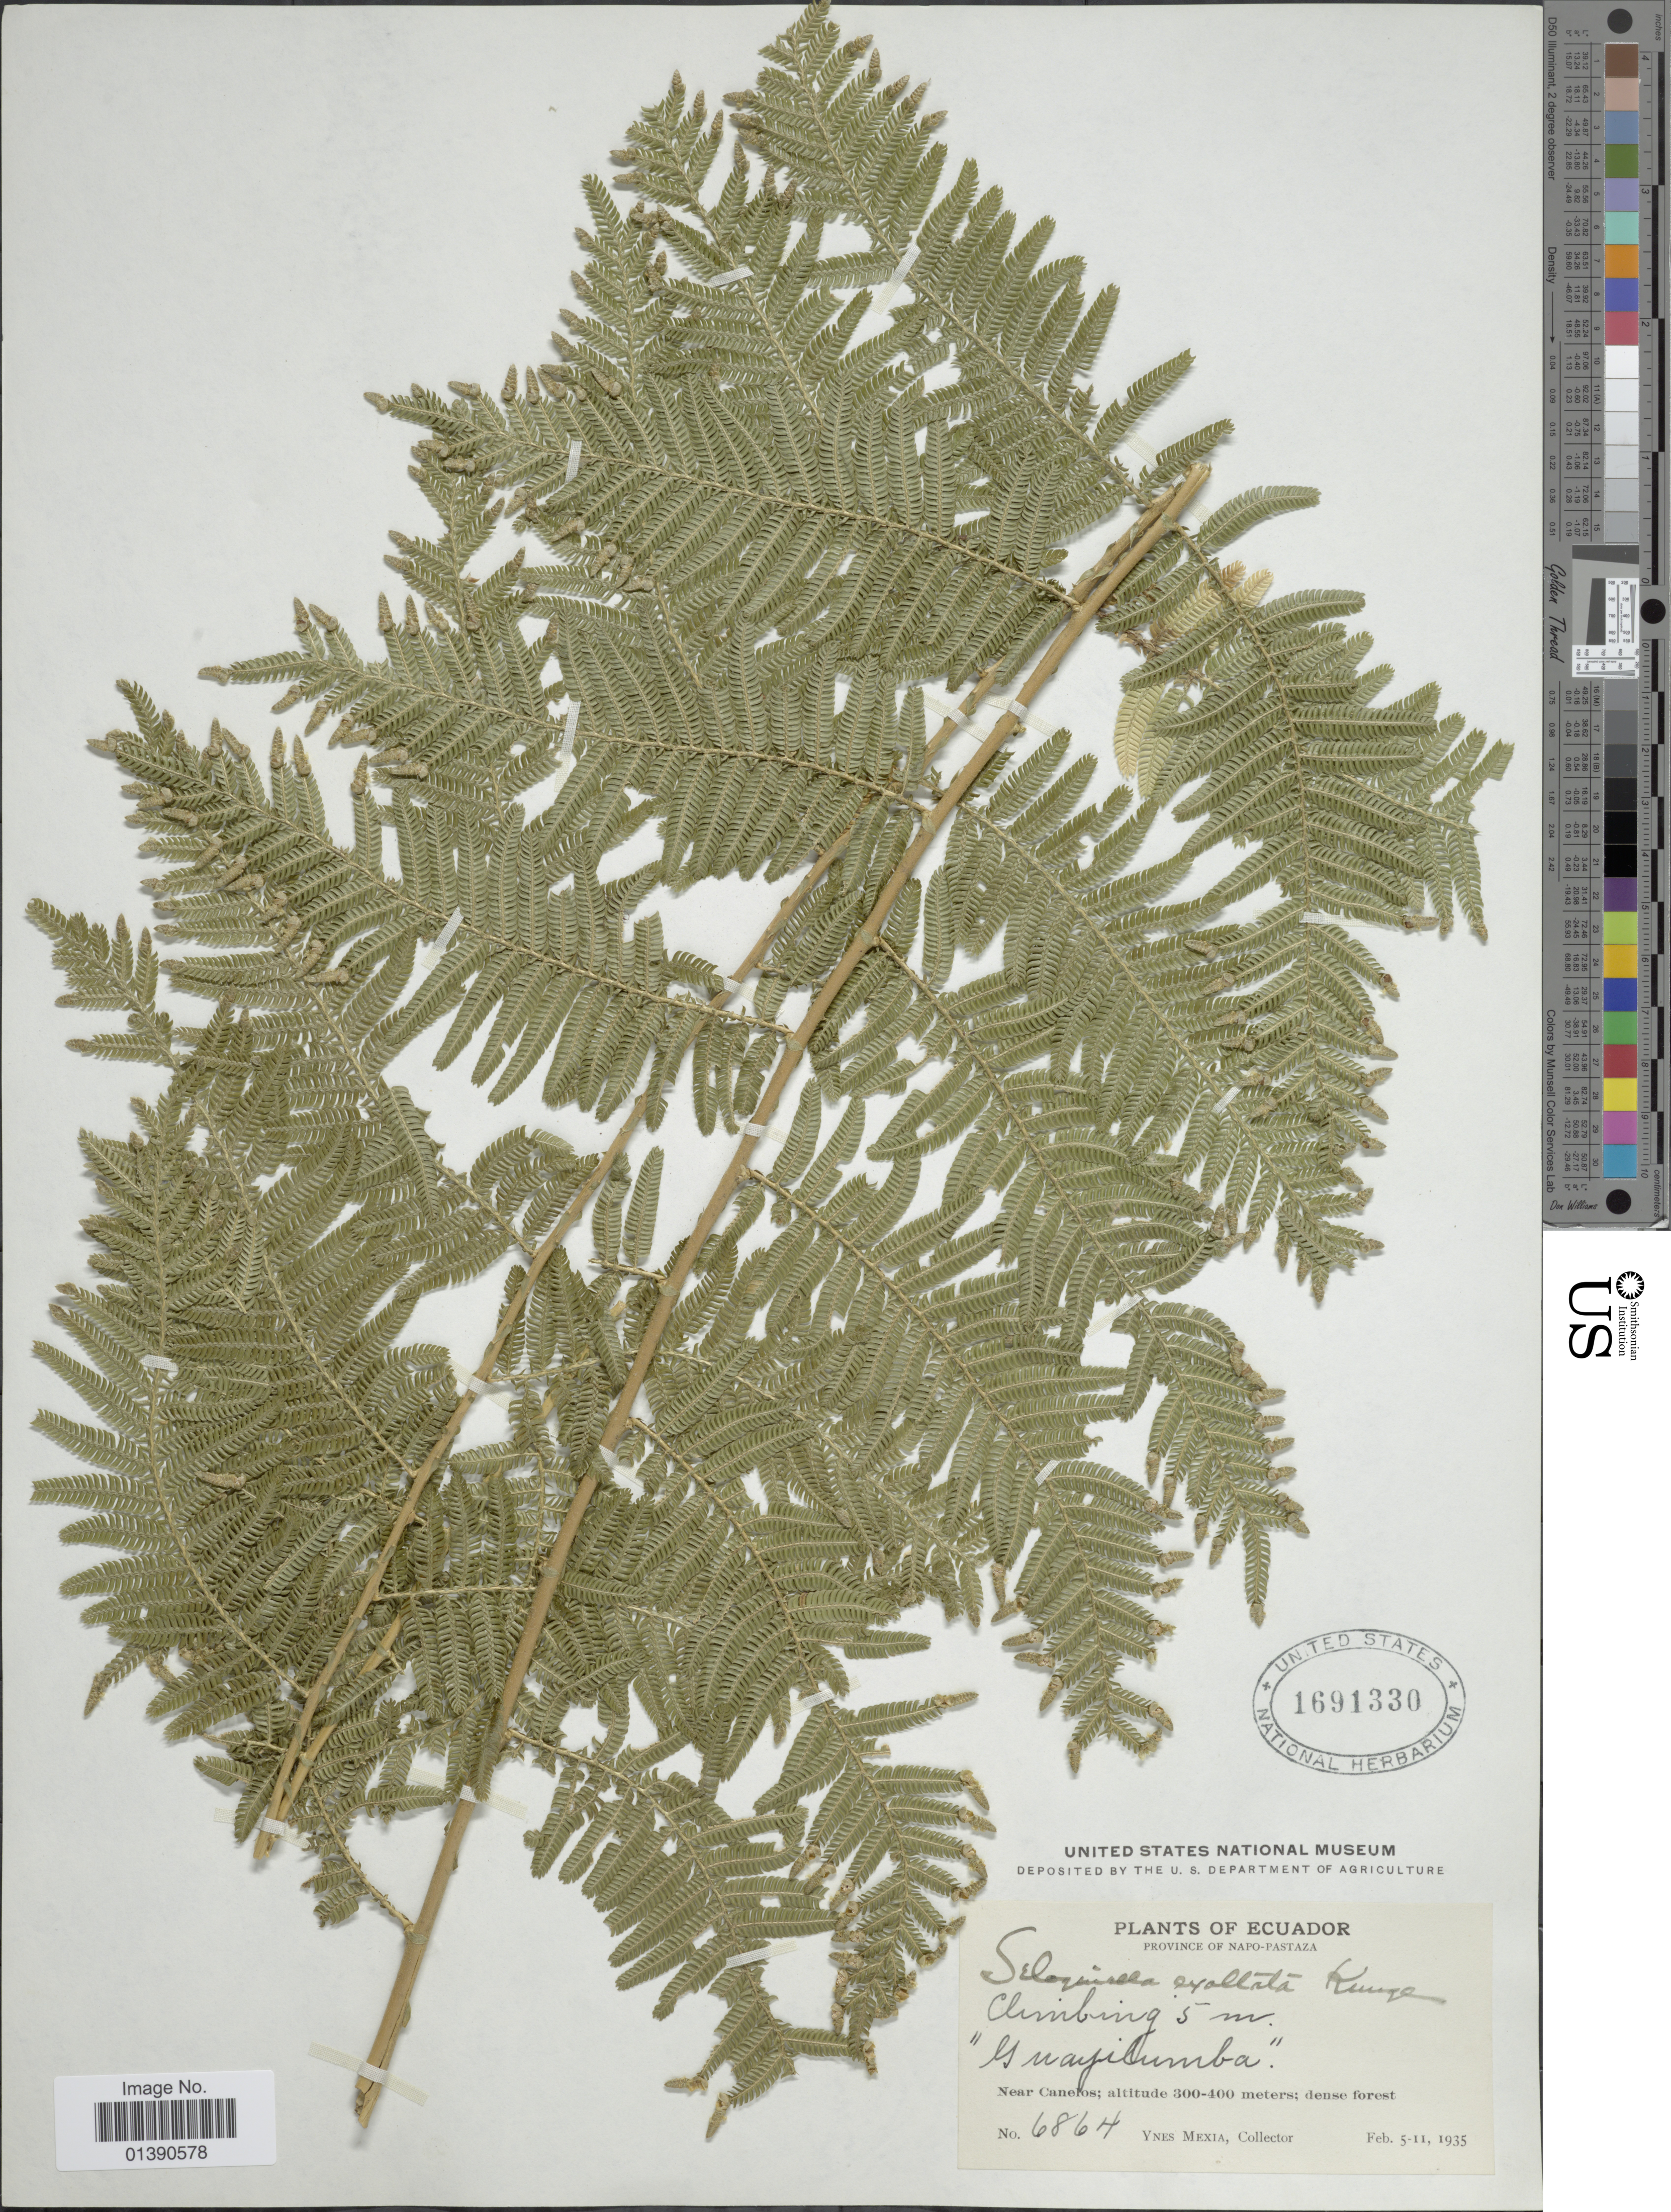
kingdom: Plantae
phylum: Tracheophyta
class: Lycopodiopsida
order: Selaginellales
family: Selaginellaceae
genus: Selaginella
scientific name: Selaginella exaltata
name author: (Kunze) Spring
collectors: Y. Mexia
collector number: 6864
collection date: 1935-02-05/1935-02-11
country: Ecuador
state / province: Napo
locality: Province of Napo-Pastaza, Near Canelos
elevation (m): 300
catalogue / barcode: US 1691330